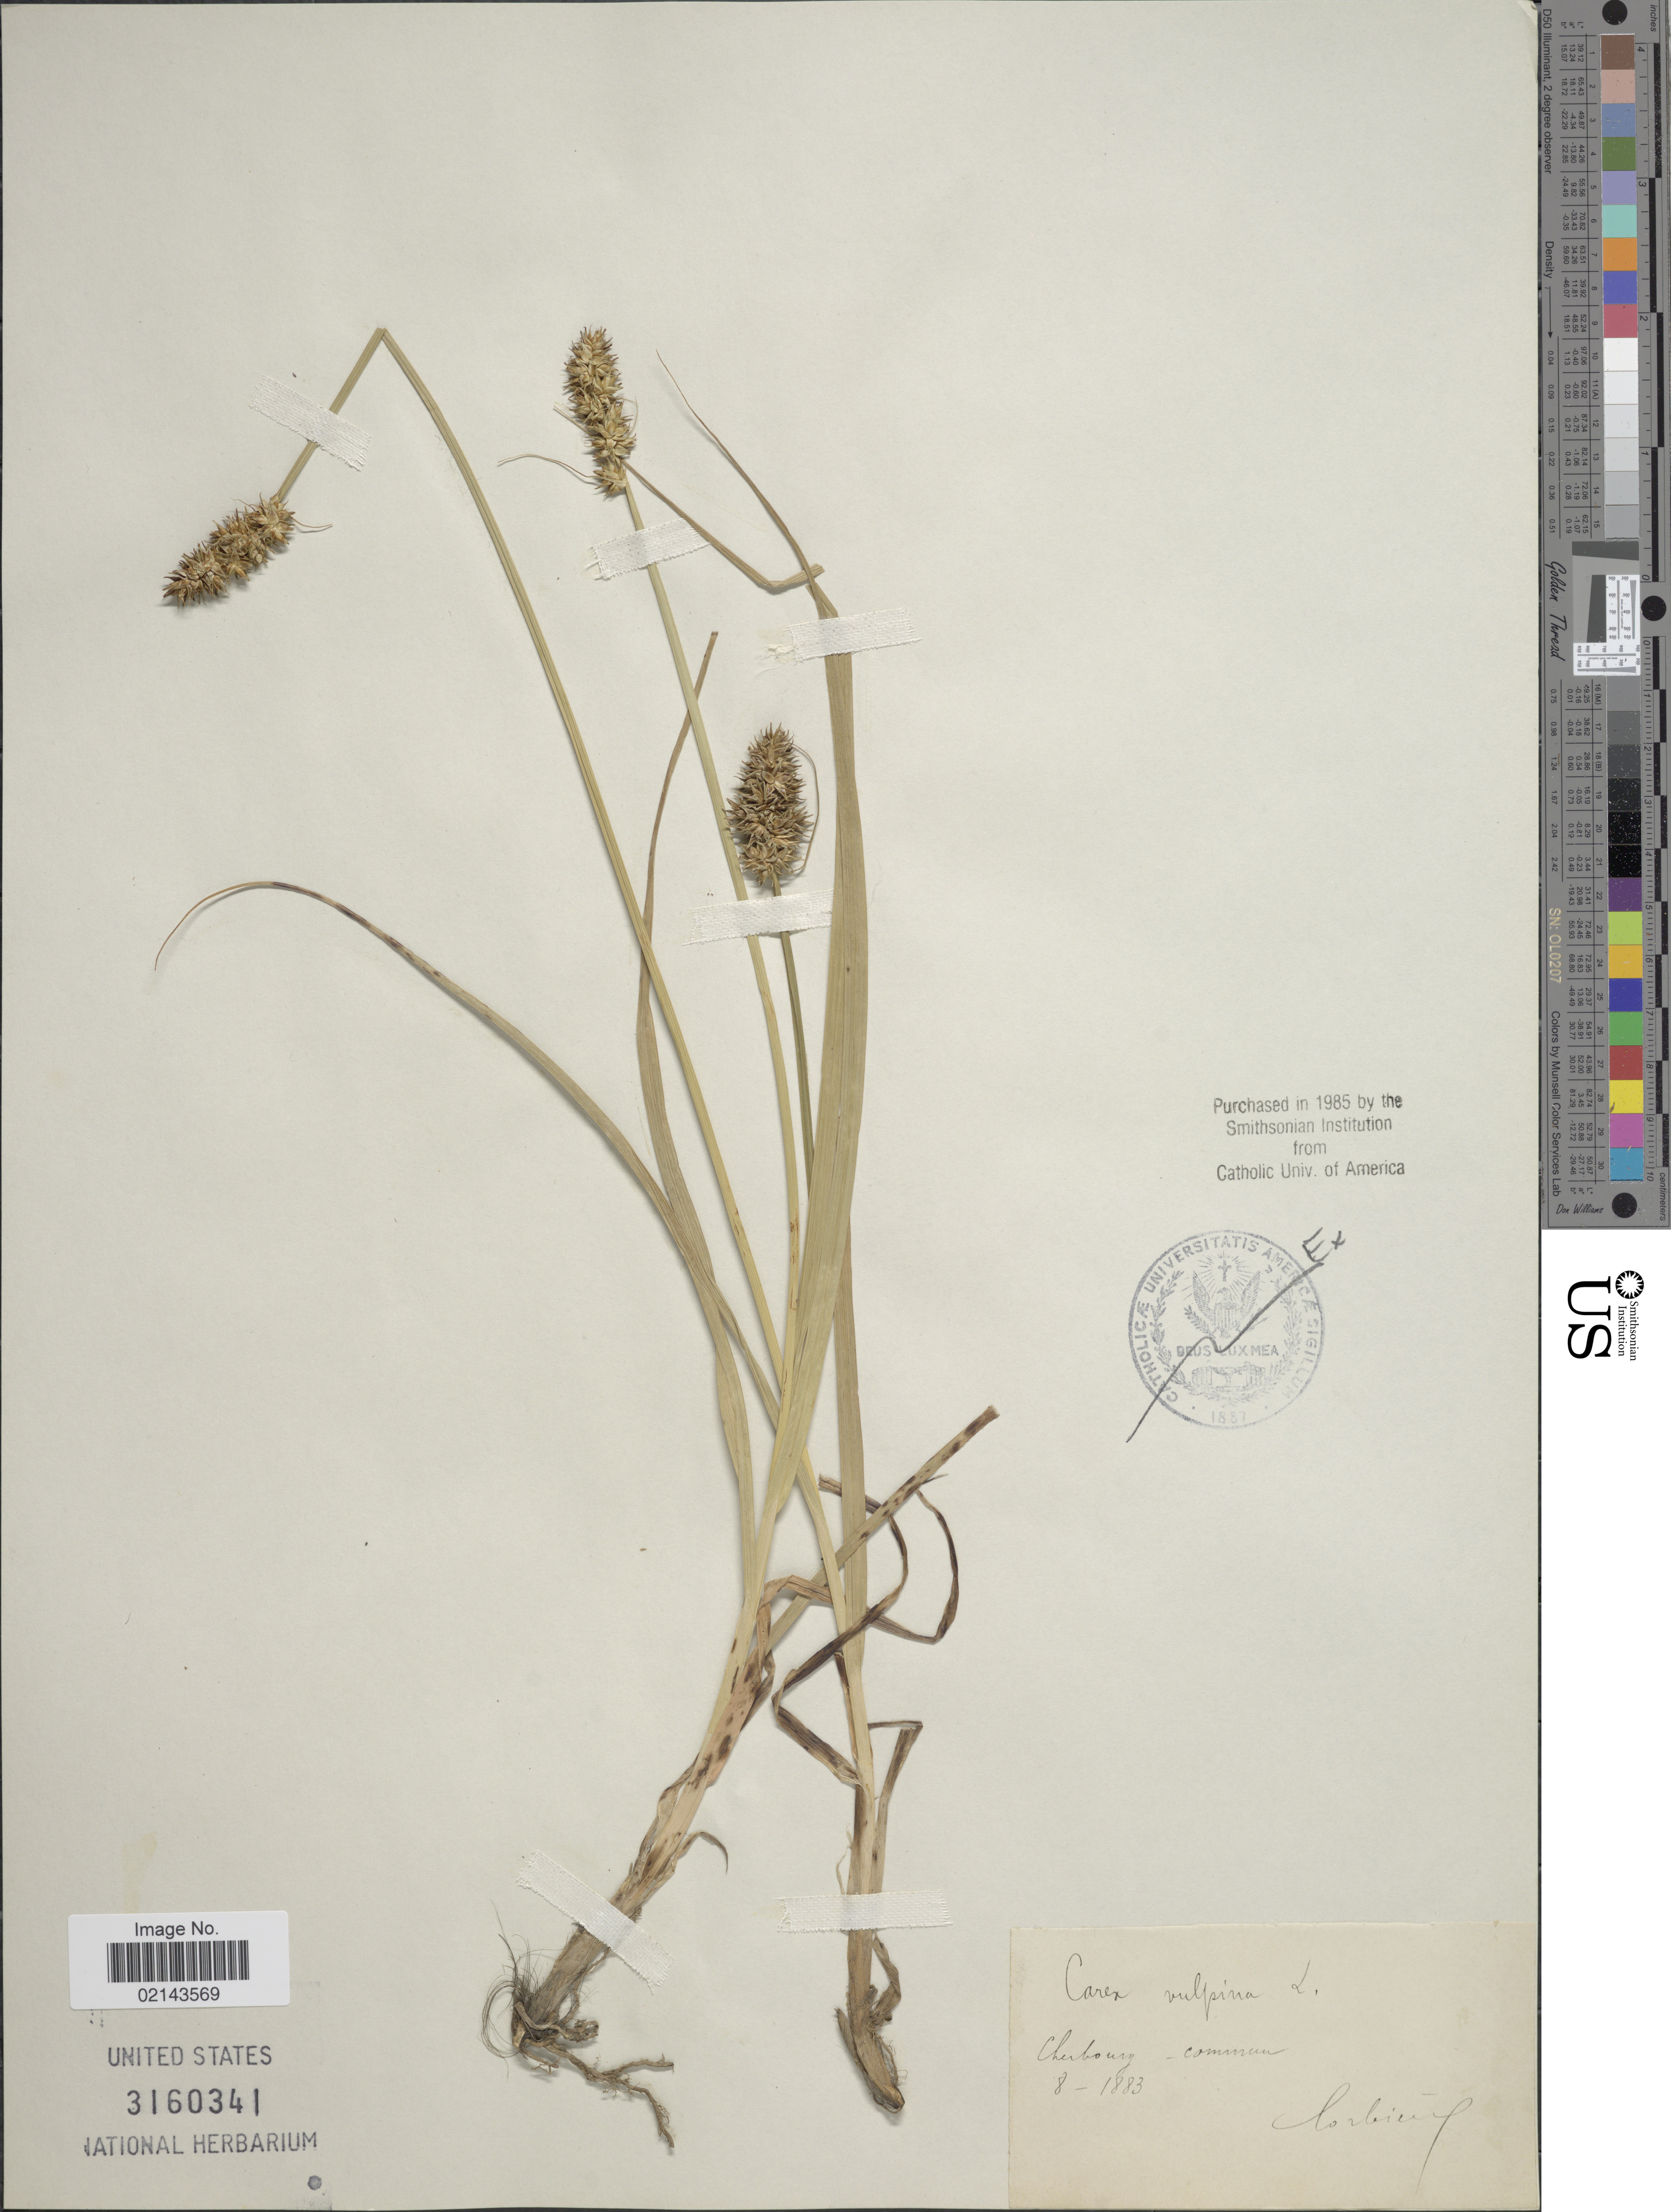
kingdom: Plantae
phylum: Tracheophyta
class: Liliopsida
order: Poales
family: Cyperaceae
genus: Carex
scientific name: Carex vulpina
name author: L.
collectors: Corbiere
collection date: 1883-08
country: France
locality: Cherbourg - common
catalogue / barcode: US 3160341